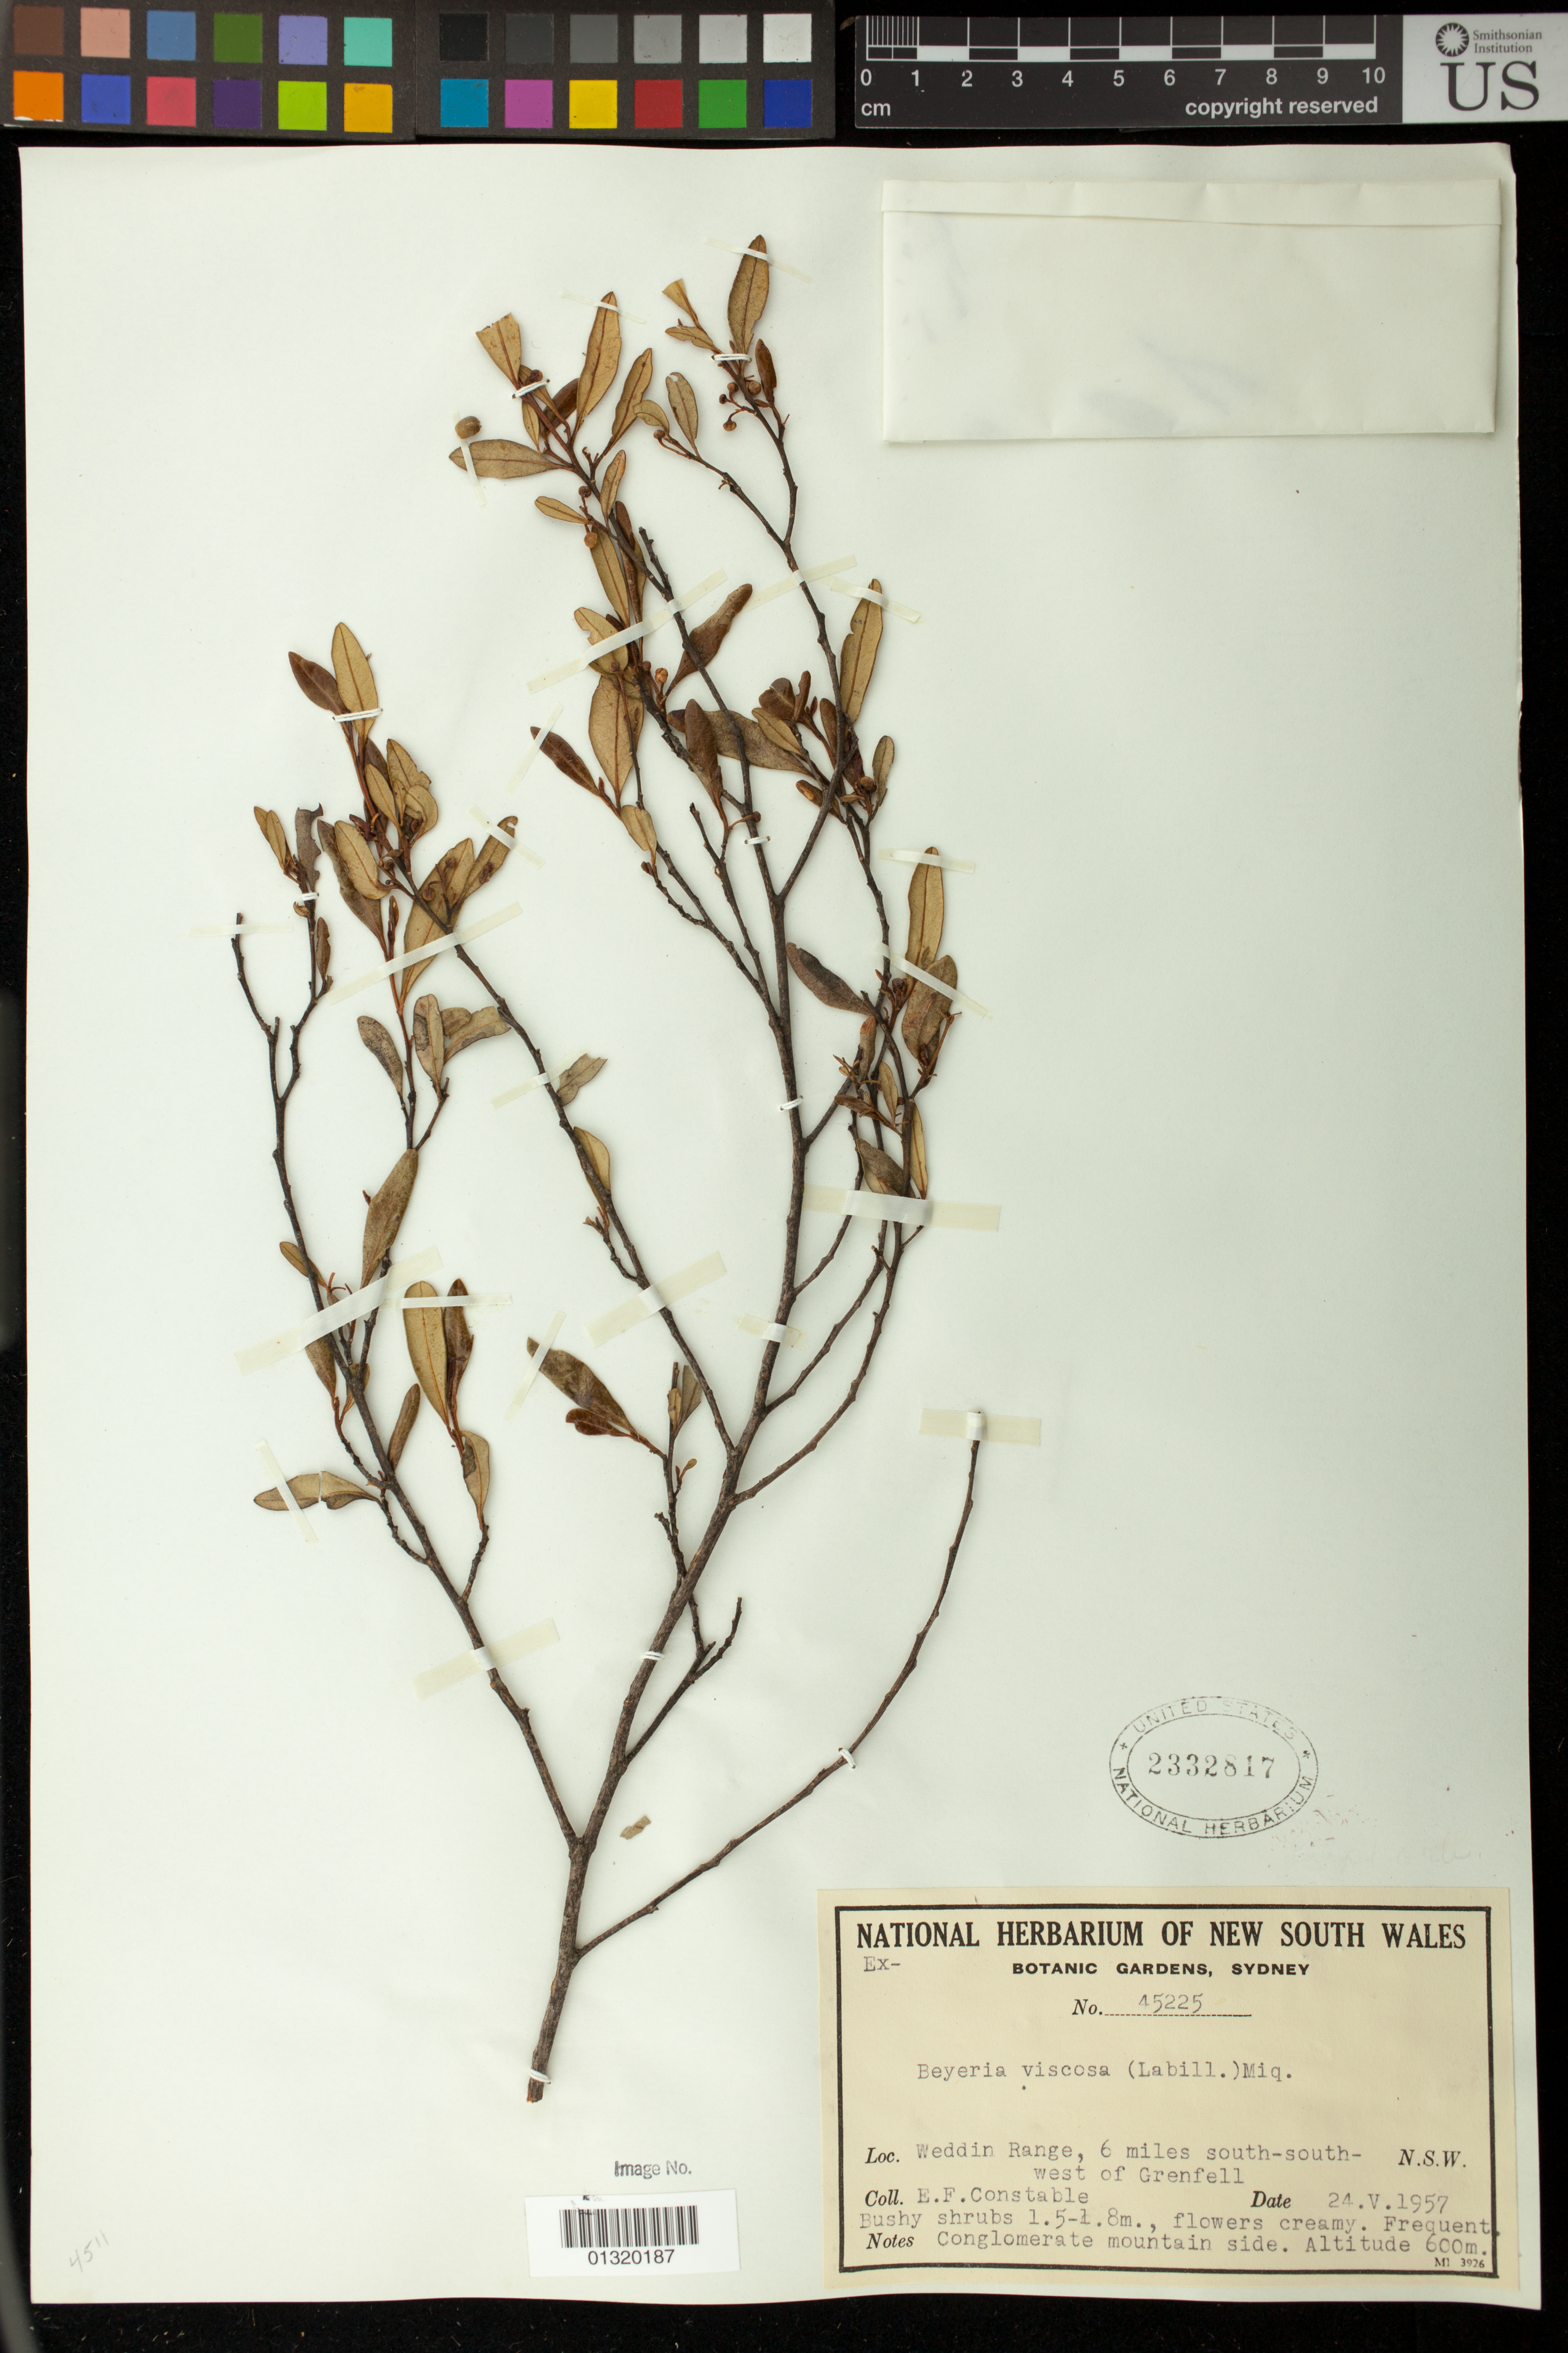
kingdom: Plantae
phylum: Tracheophyta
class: Magnoliopsida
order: Malpighiales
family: Euphorbiaceae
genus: Beyeria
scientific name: Beyeria opaca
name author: F. Muell.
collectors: E. F. Constable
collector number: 45225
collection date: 1957-05-24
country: Australia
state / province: New South Wales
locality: Wedding Range, 6 miles south-south-west of Grenfell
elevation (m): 600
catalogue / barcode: US 2332817